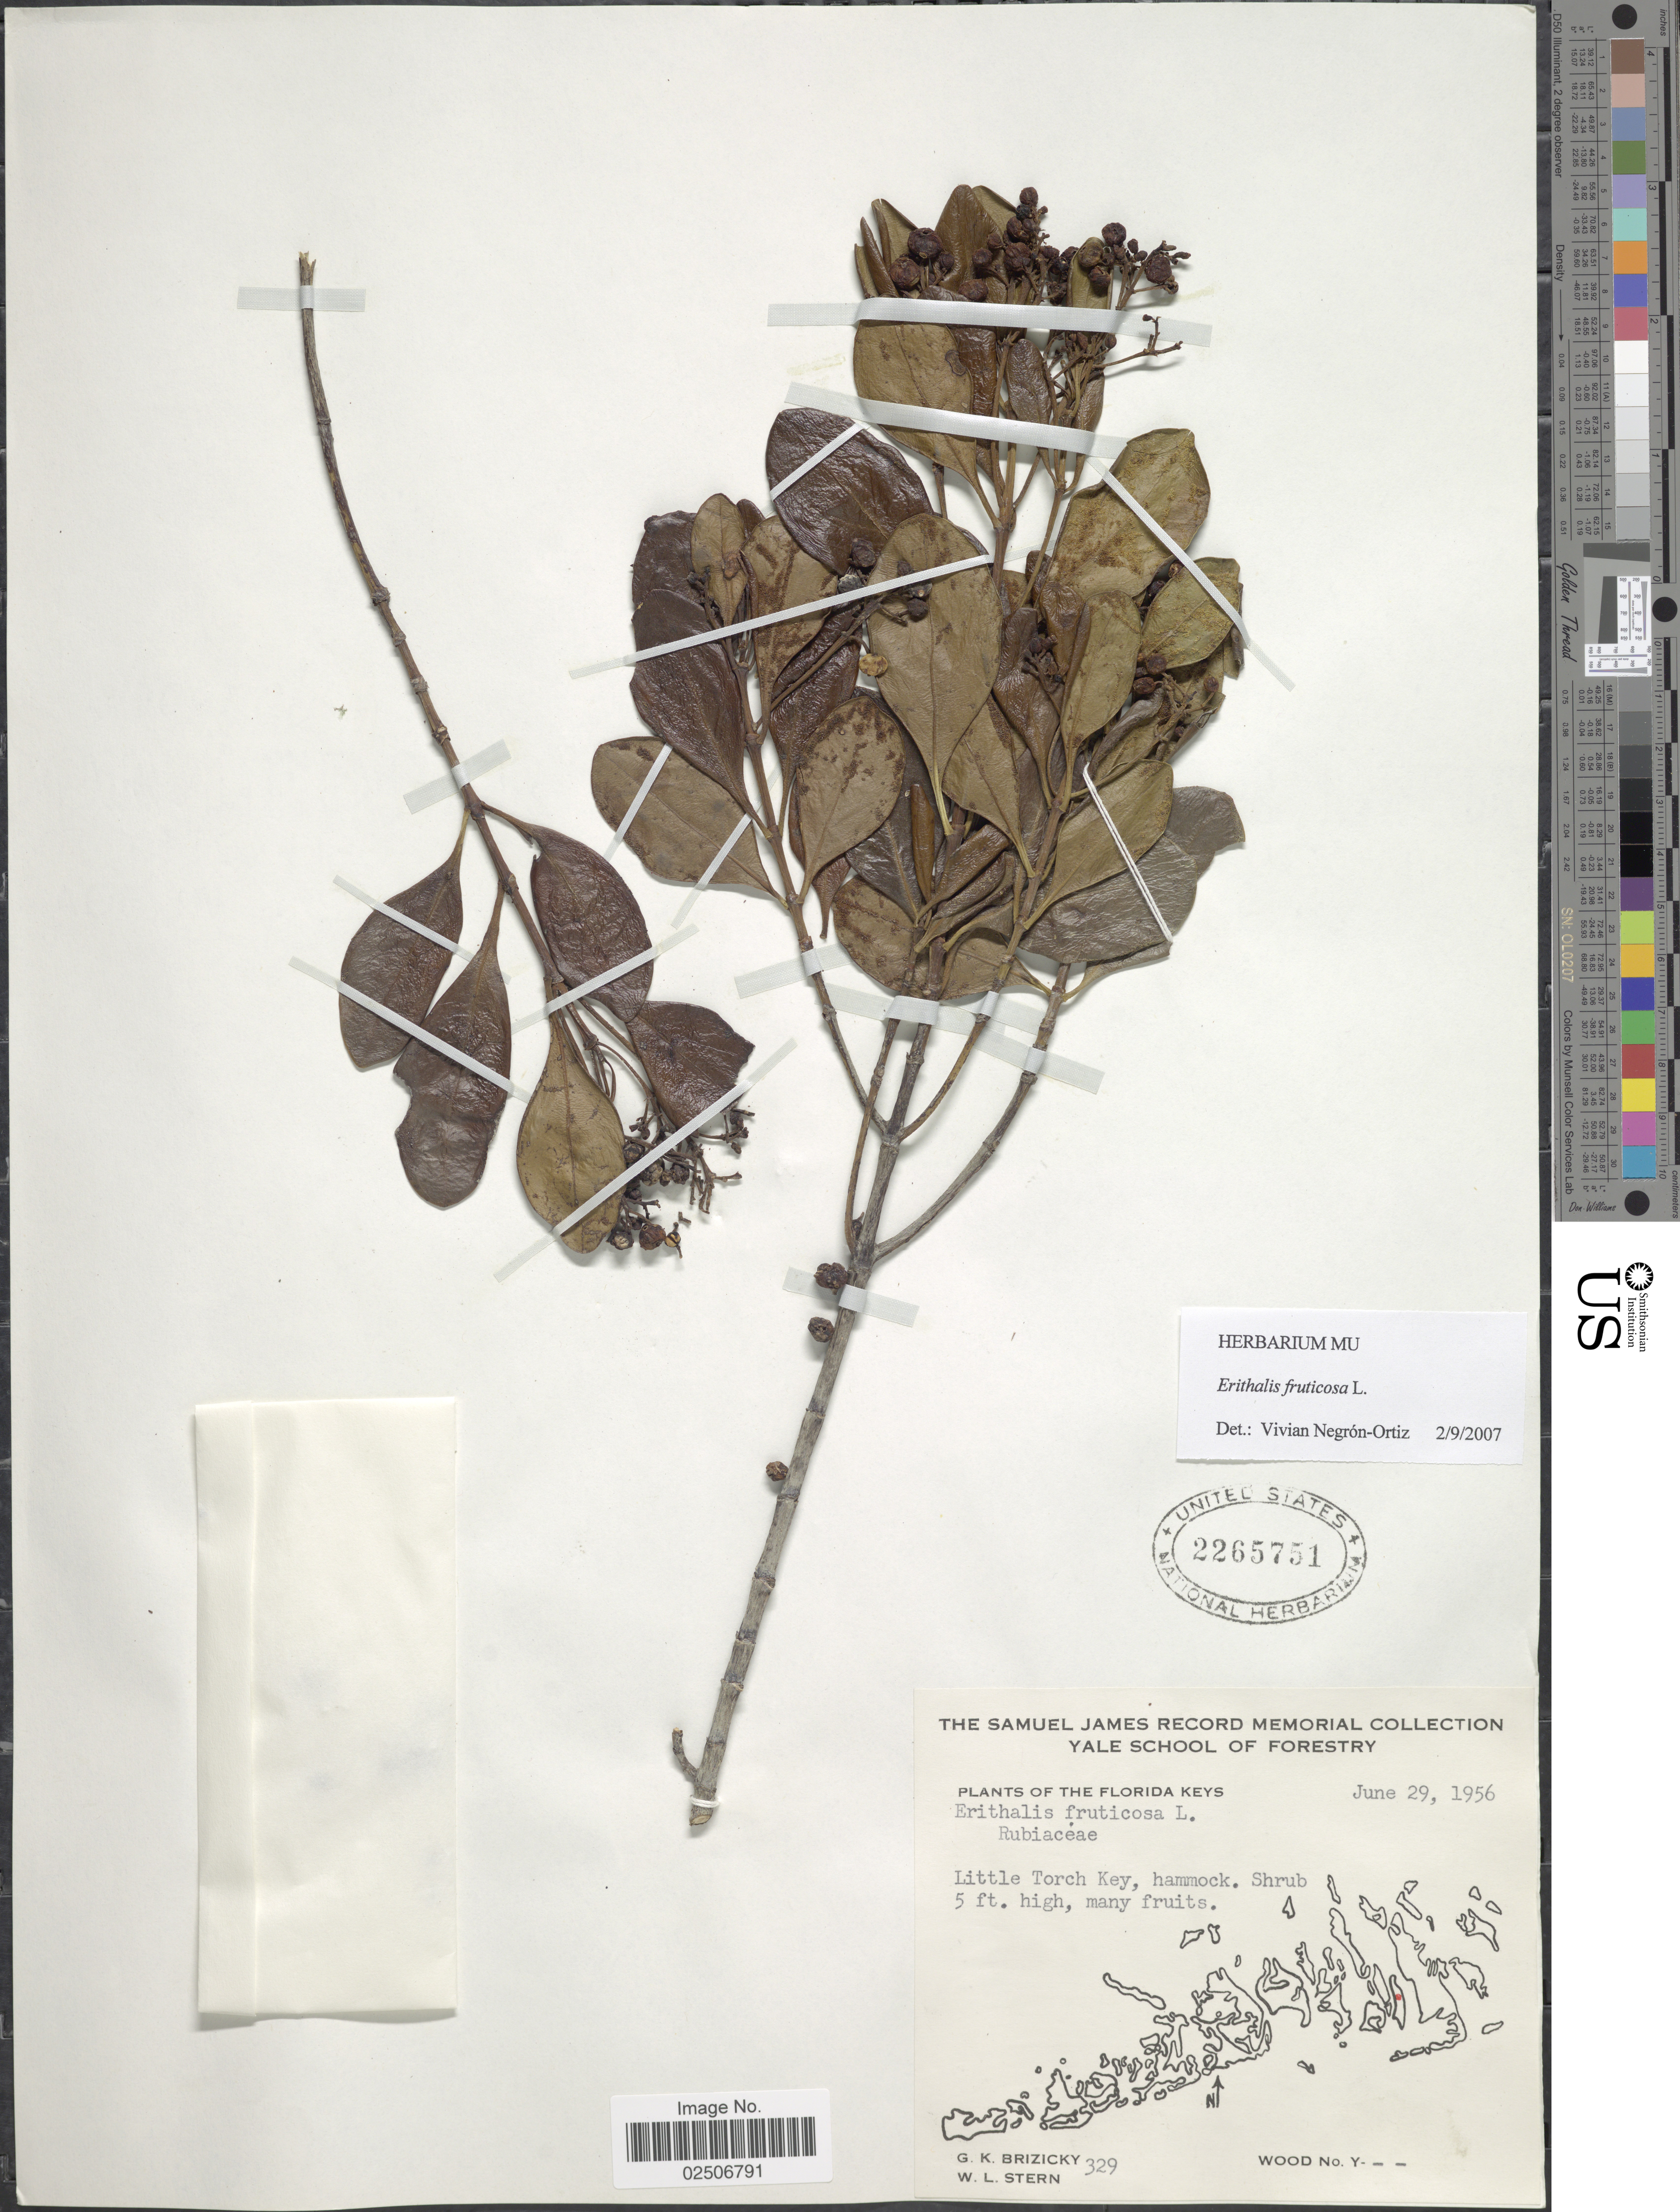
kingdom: Plantae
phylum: Tracheophyta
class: Magnoliopsida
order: Gentianales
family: Rubiaceae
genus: Erithalis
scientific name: Erithalis fruticosa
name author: L.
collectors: G. K. Brizicky & W. L. Stern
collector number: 329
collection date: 1956-06-29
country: United States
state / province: Florida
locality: Little Torch Key, hammock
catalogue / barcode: US 2265751